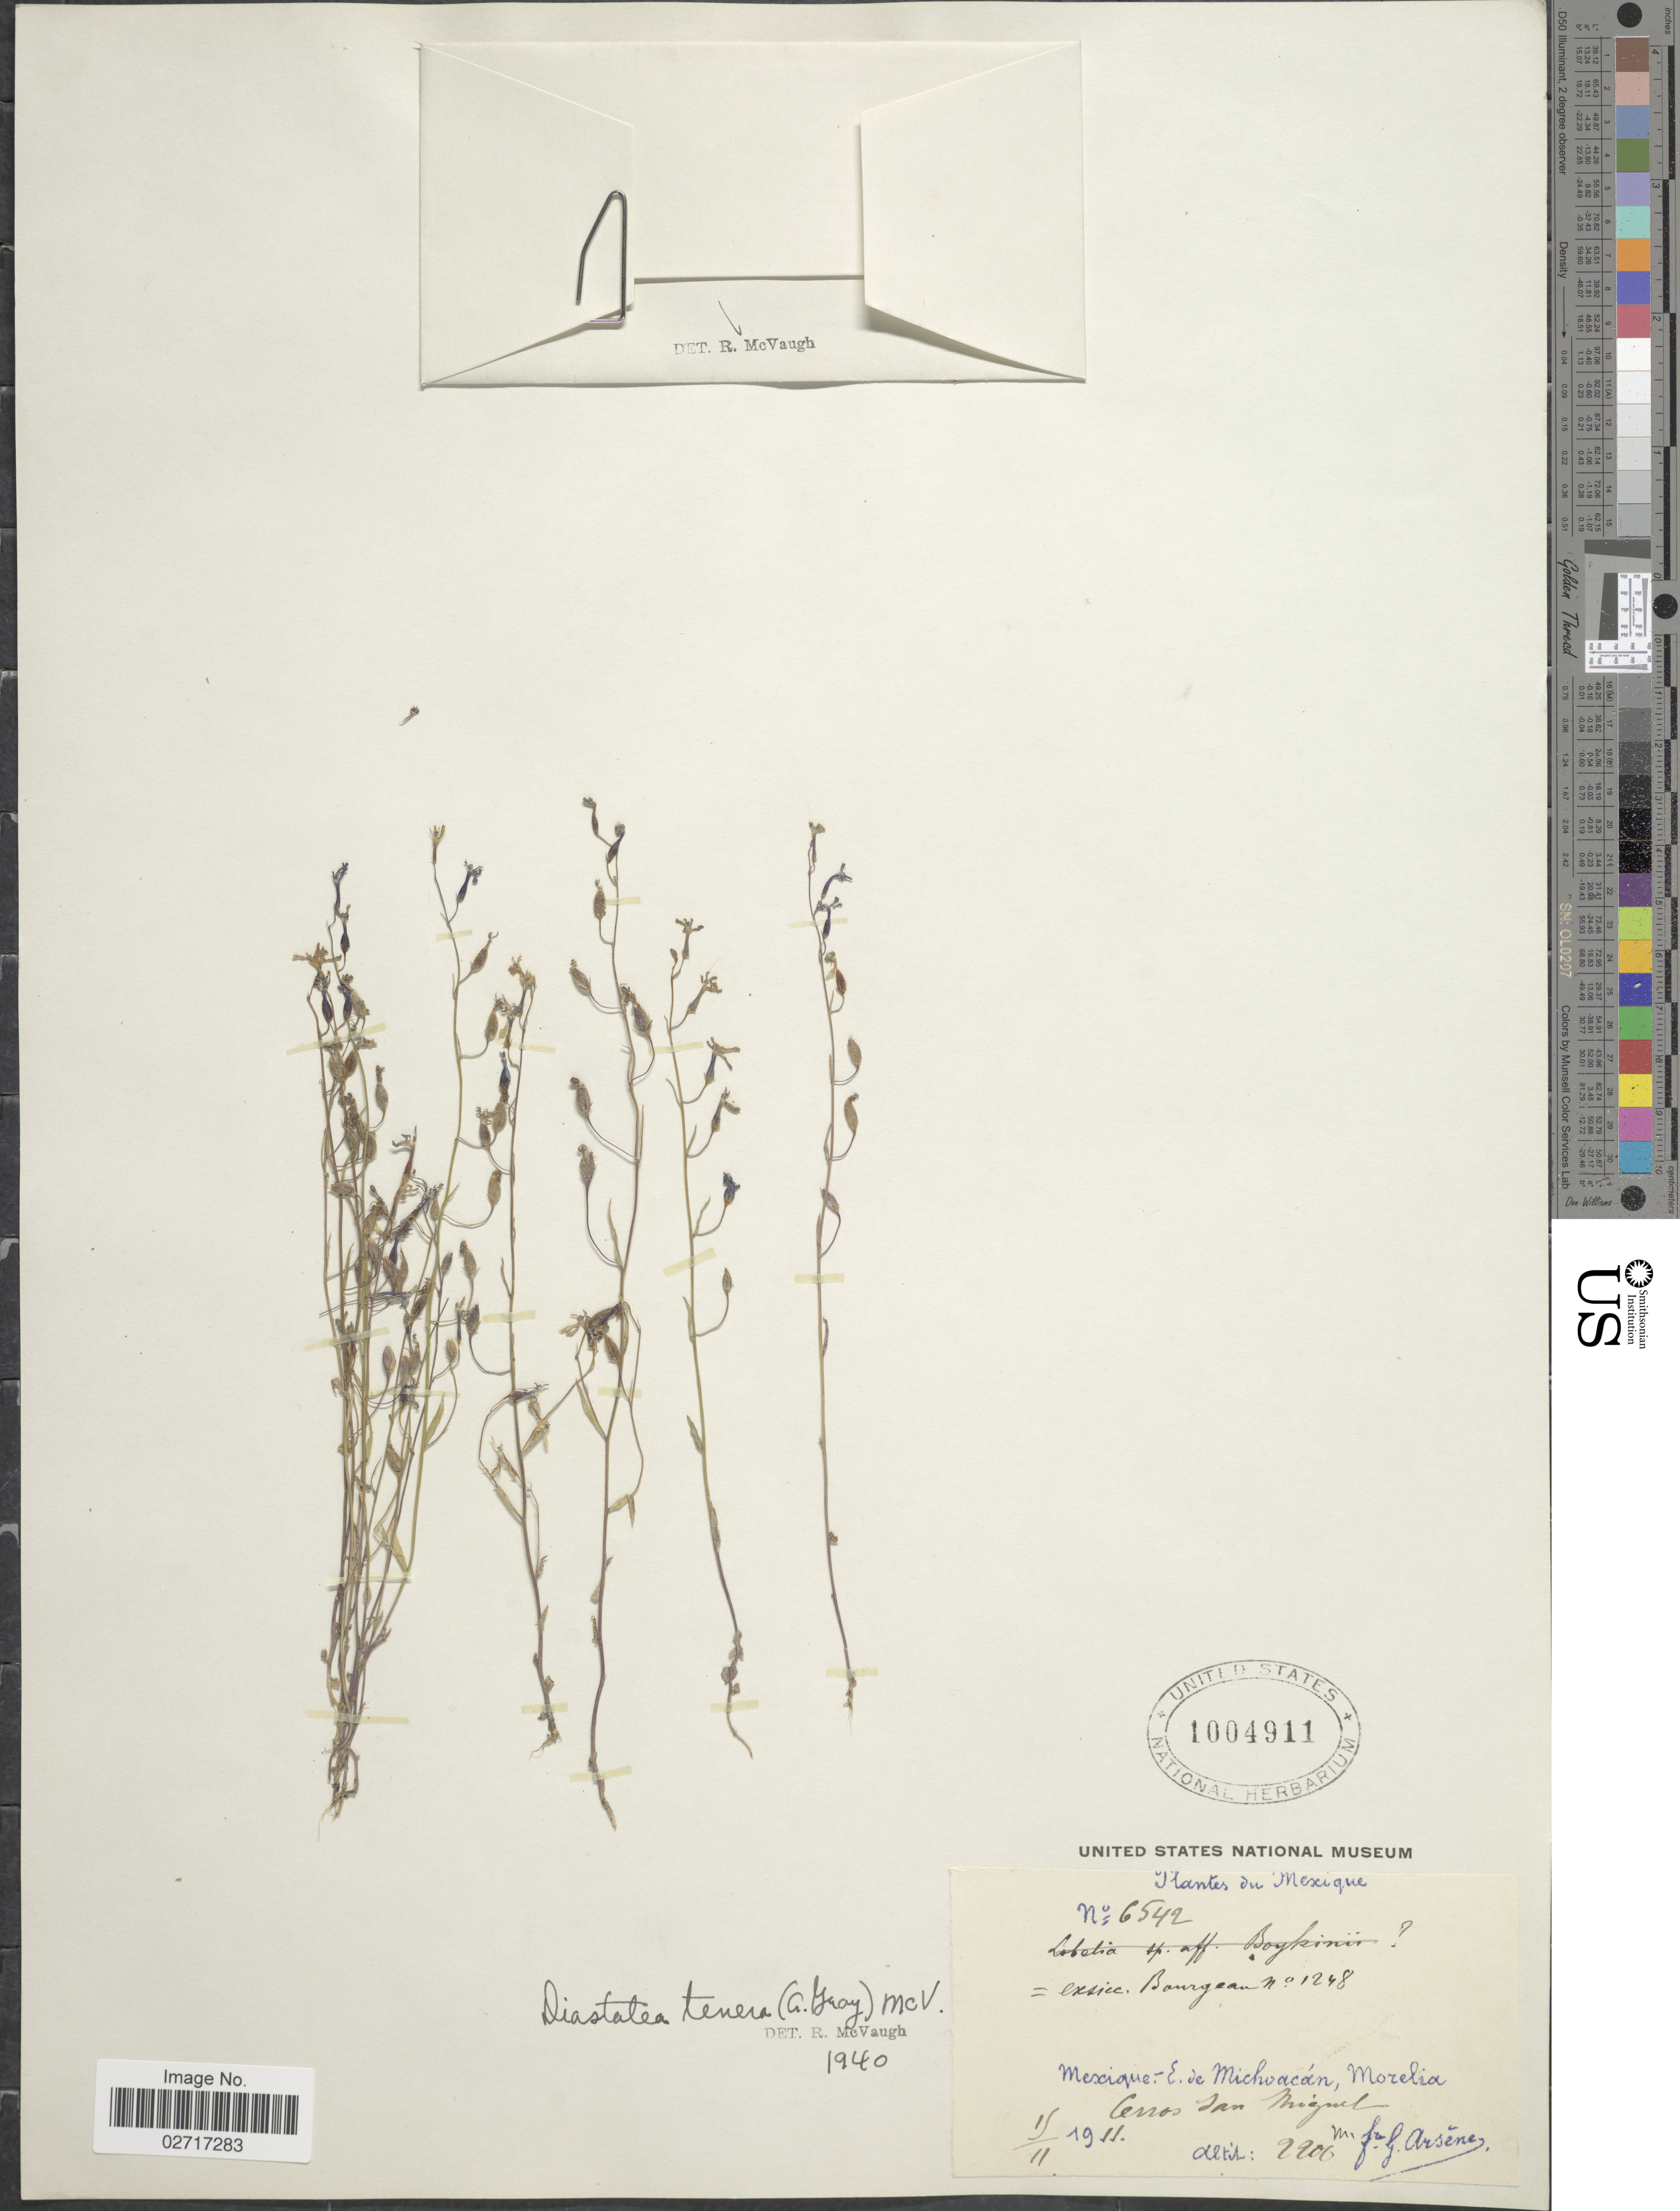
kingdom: Plantae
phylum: Tracheophyta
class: Magnoliopsida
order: Asterales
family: Campanulaceae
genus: Diastatea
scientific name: Diastatea tenera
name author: (A. Gray) McVaugh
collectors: Bro. G. Arsène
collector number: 6542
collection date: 1911-11-19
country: Mexico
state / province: Michoacán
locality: E. de Michoacan, Morelia, Cerros San Miguel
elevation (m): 2200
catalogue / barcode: US 1004911